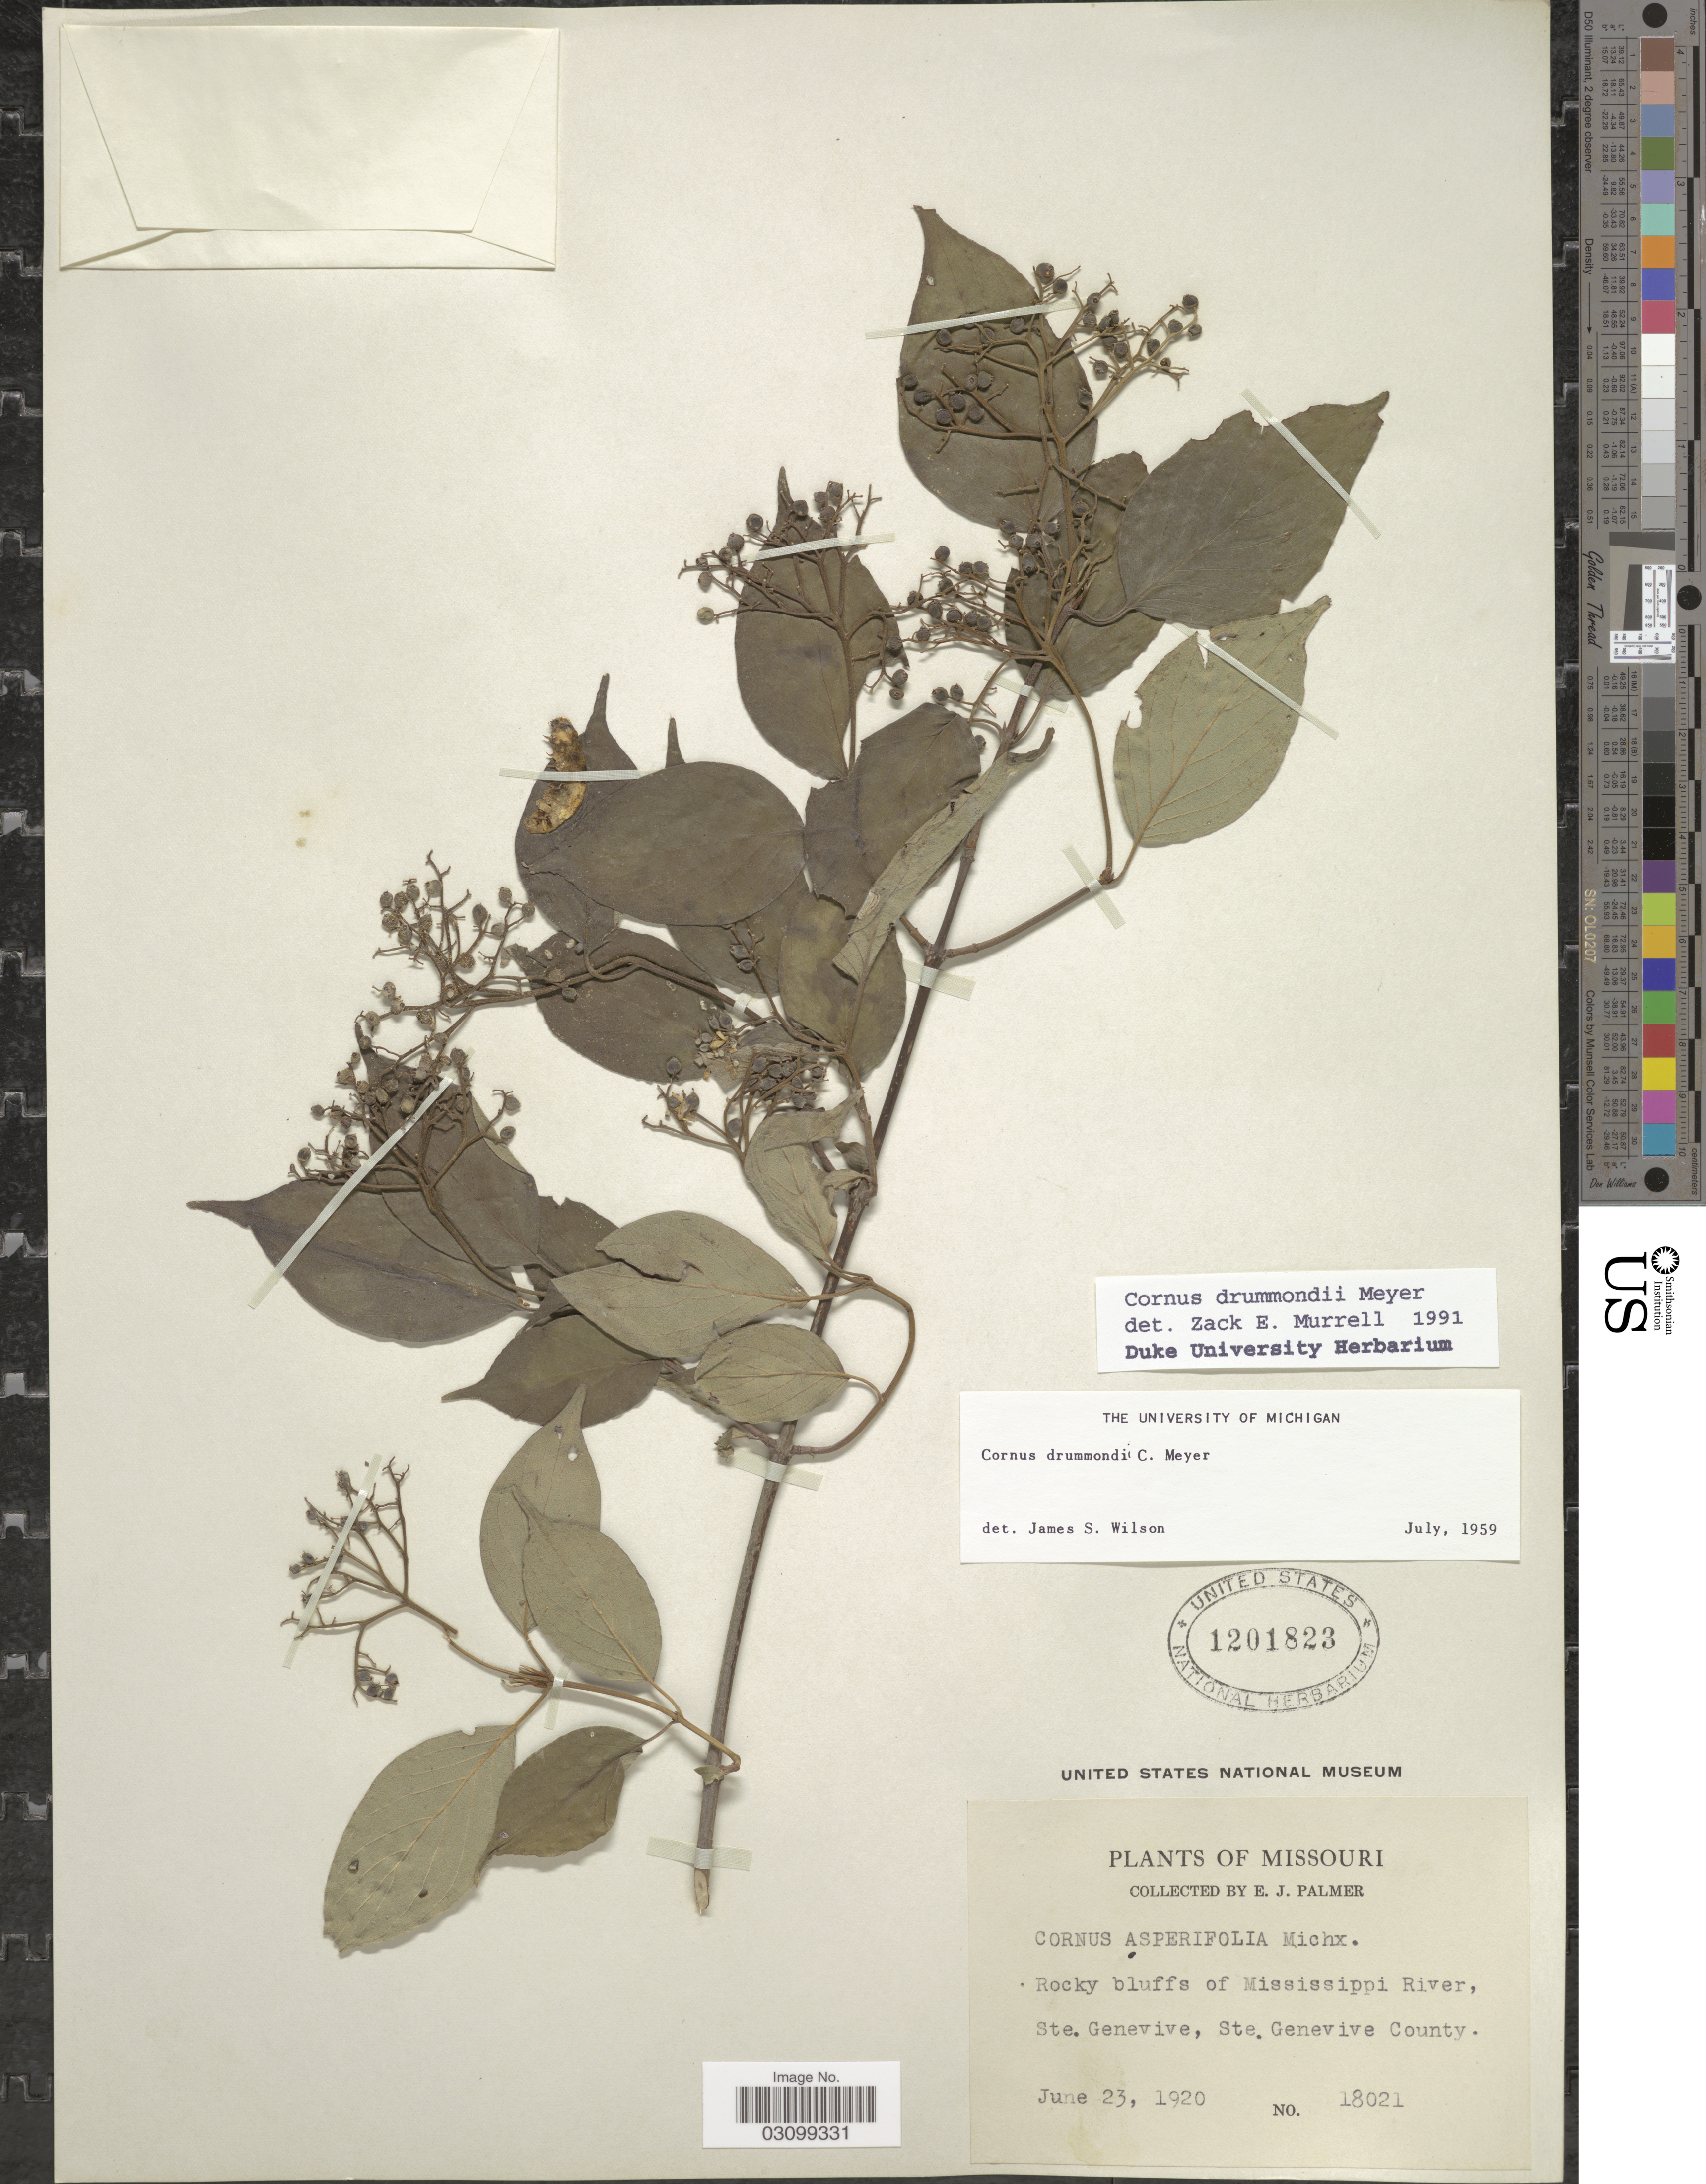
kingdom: Plantae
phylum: Tracheophyta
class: Magnoliopsida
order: Cornales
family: Cornaceae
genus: Cornus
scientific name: Cornus drummondii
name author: C.A. Mey.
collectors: E. J. Palmer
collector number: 18021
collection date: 1920-06-23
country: United States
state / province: Missouri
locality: Rocky bluffs of Mississippi River, Ste. Genevive, Ste. Genevive County.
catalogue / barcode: US 1201823